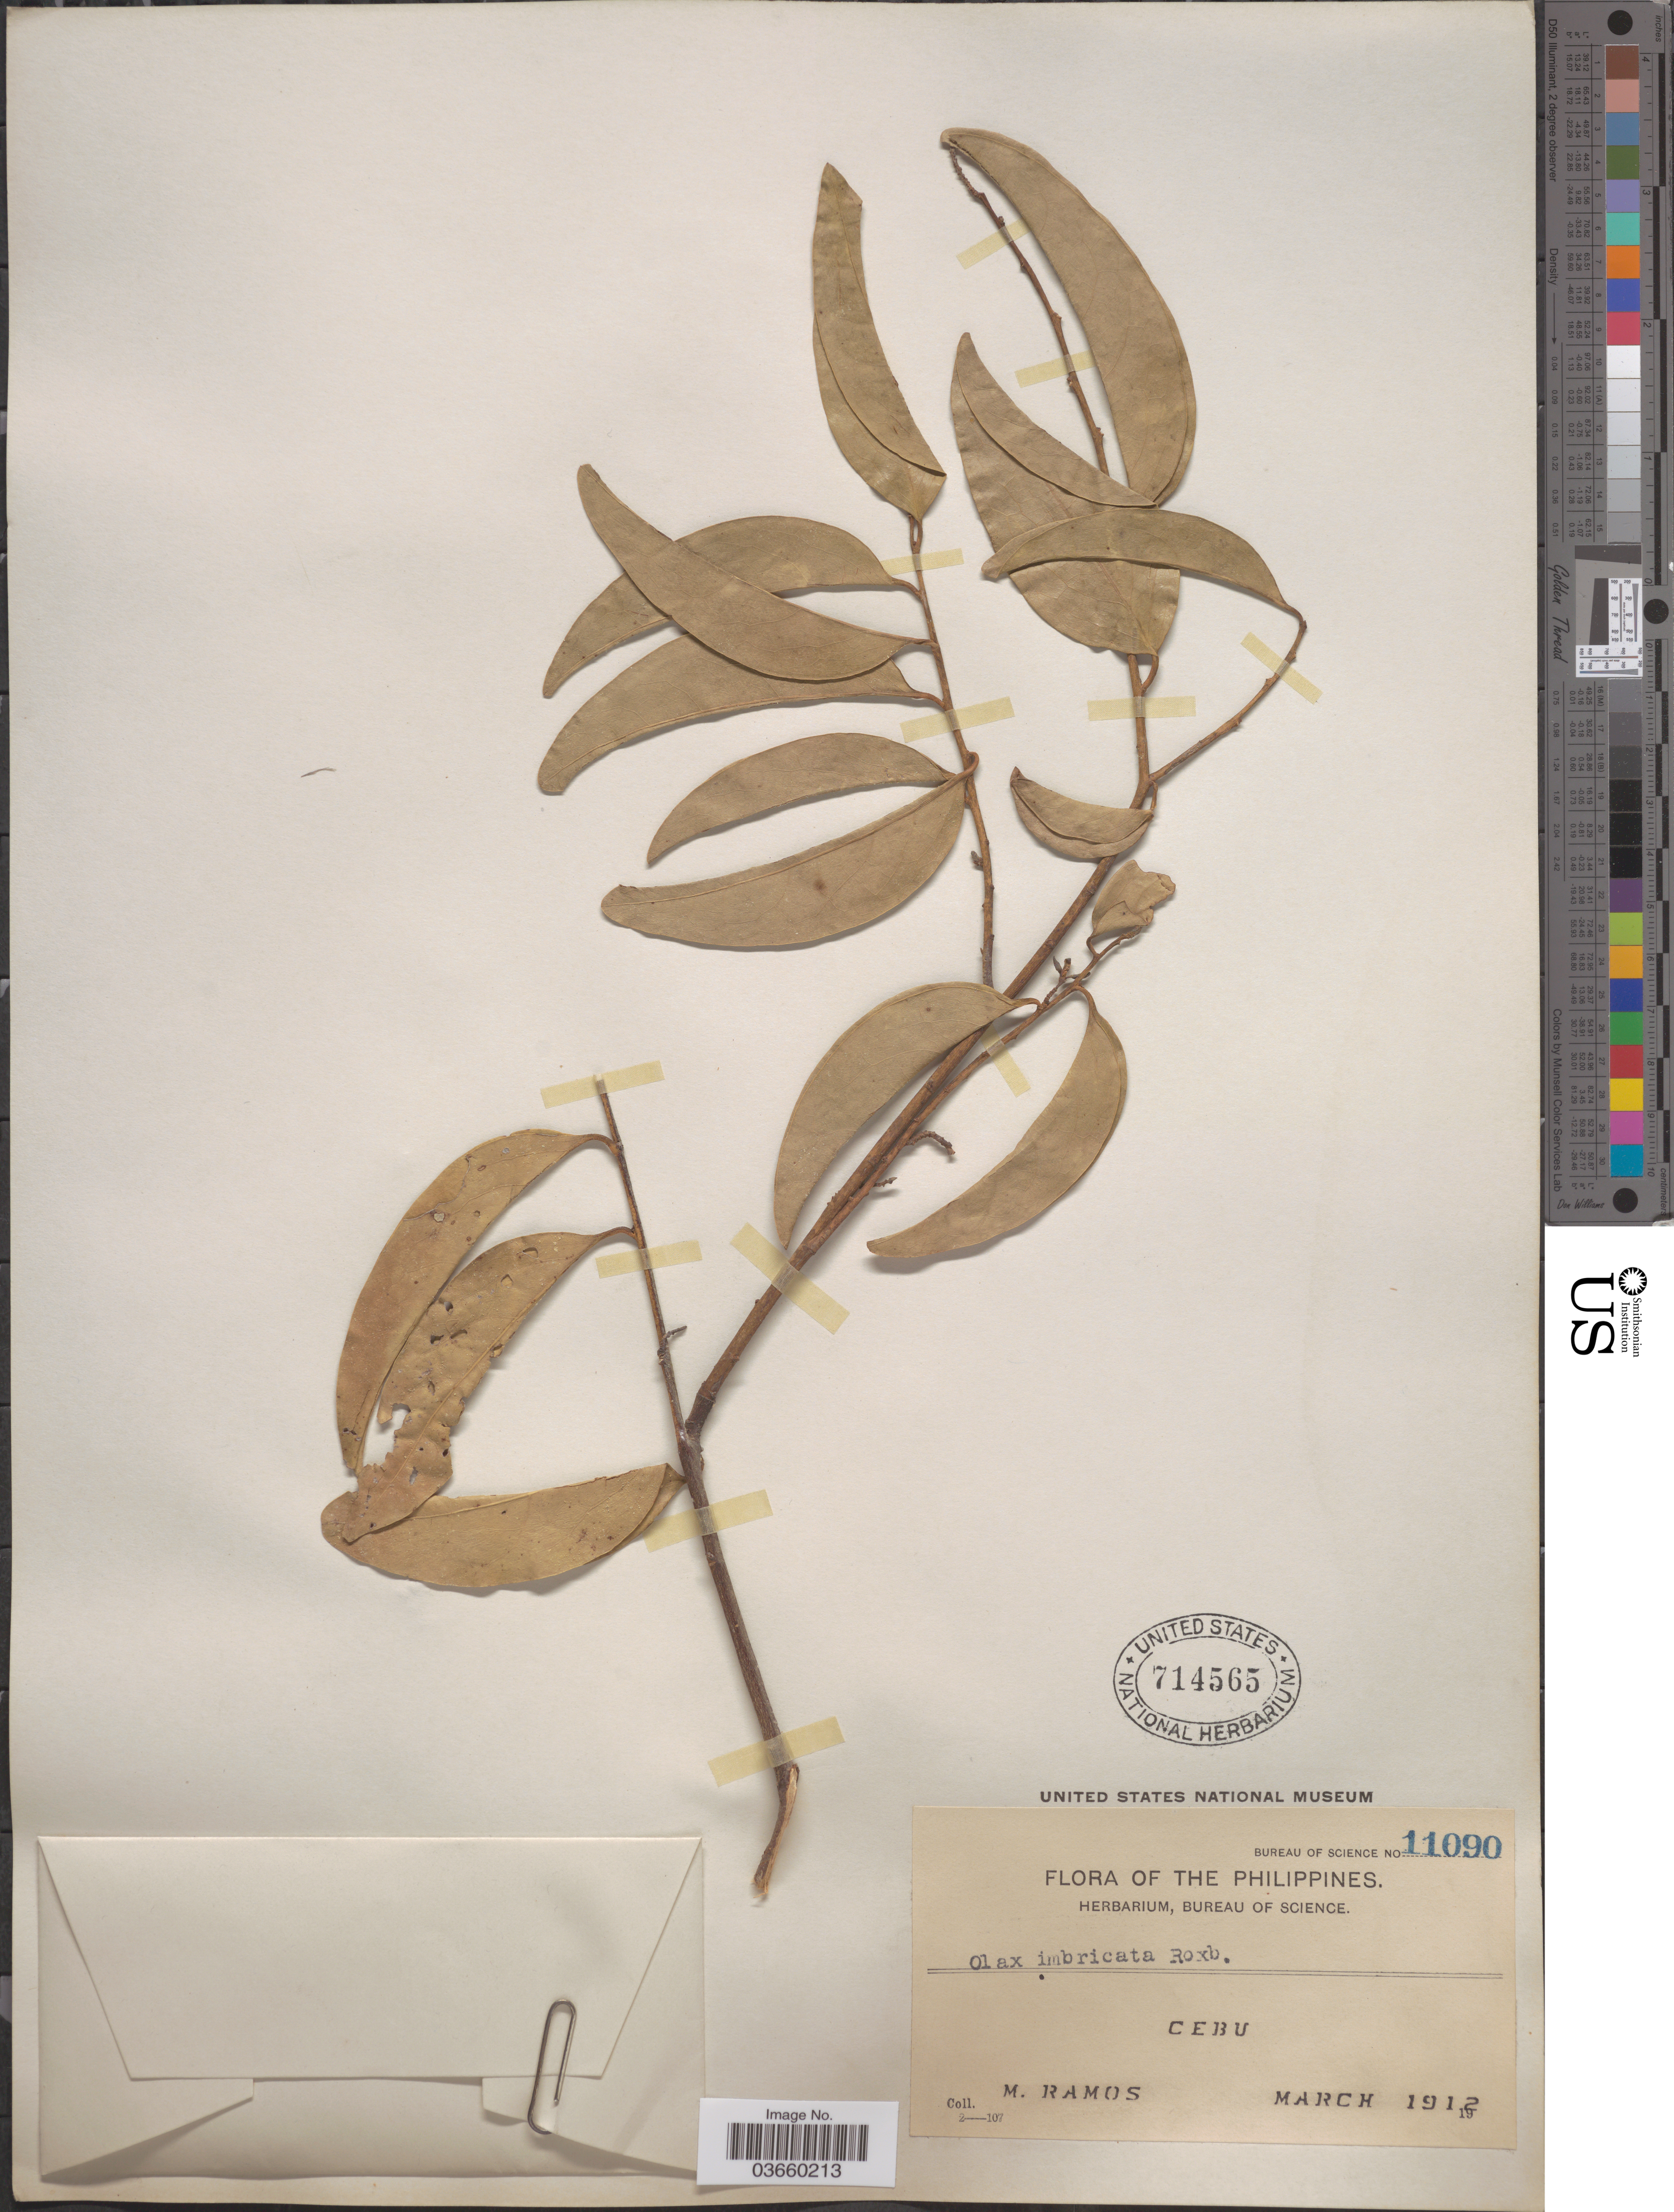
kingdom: Plantae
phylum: Tracheophyta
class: Magnoliopsida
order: Santalales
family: Olacaceae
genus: Olax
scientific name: Olax imbricata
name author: Roxb.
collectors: M. Ramos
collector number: Bureau of Science 11090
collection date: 1912-03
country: Philippines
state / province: Central Visayas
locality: Cebu.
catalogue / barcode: US 714565